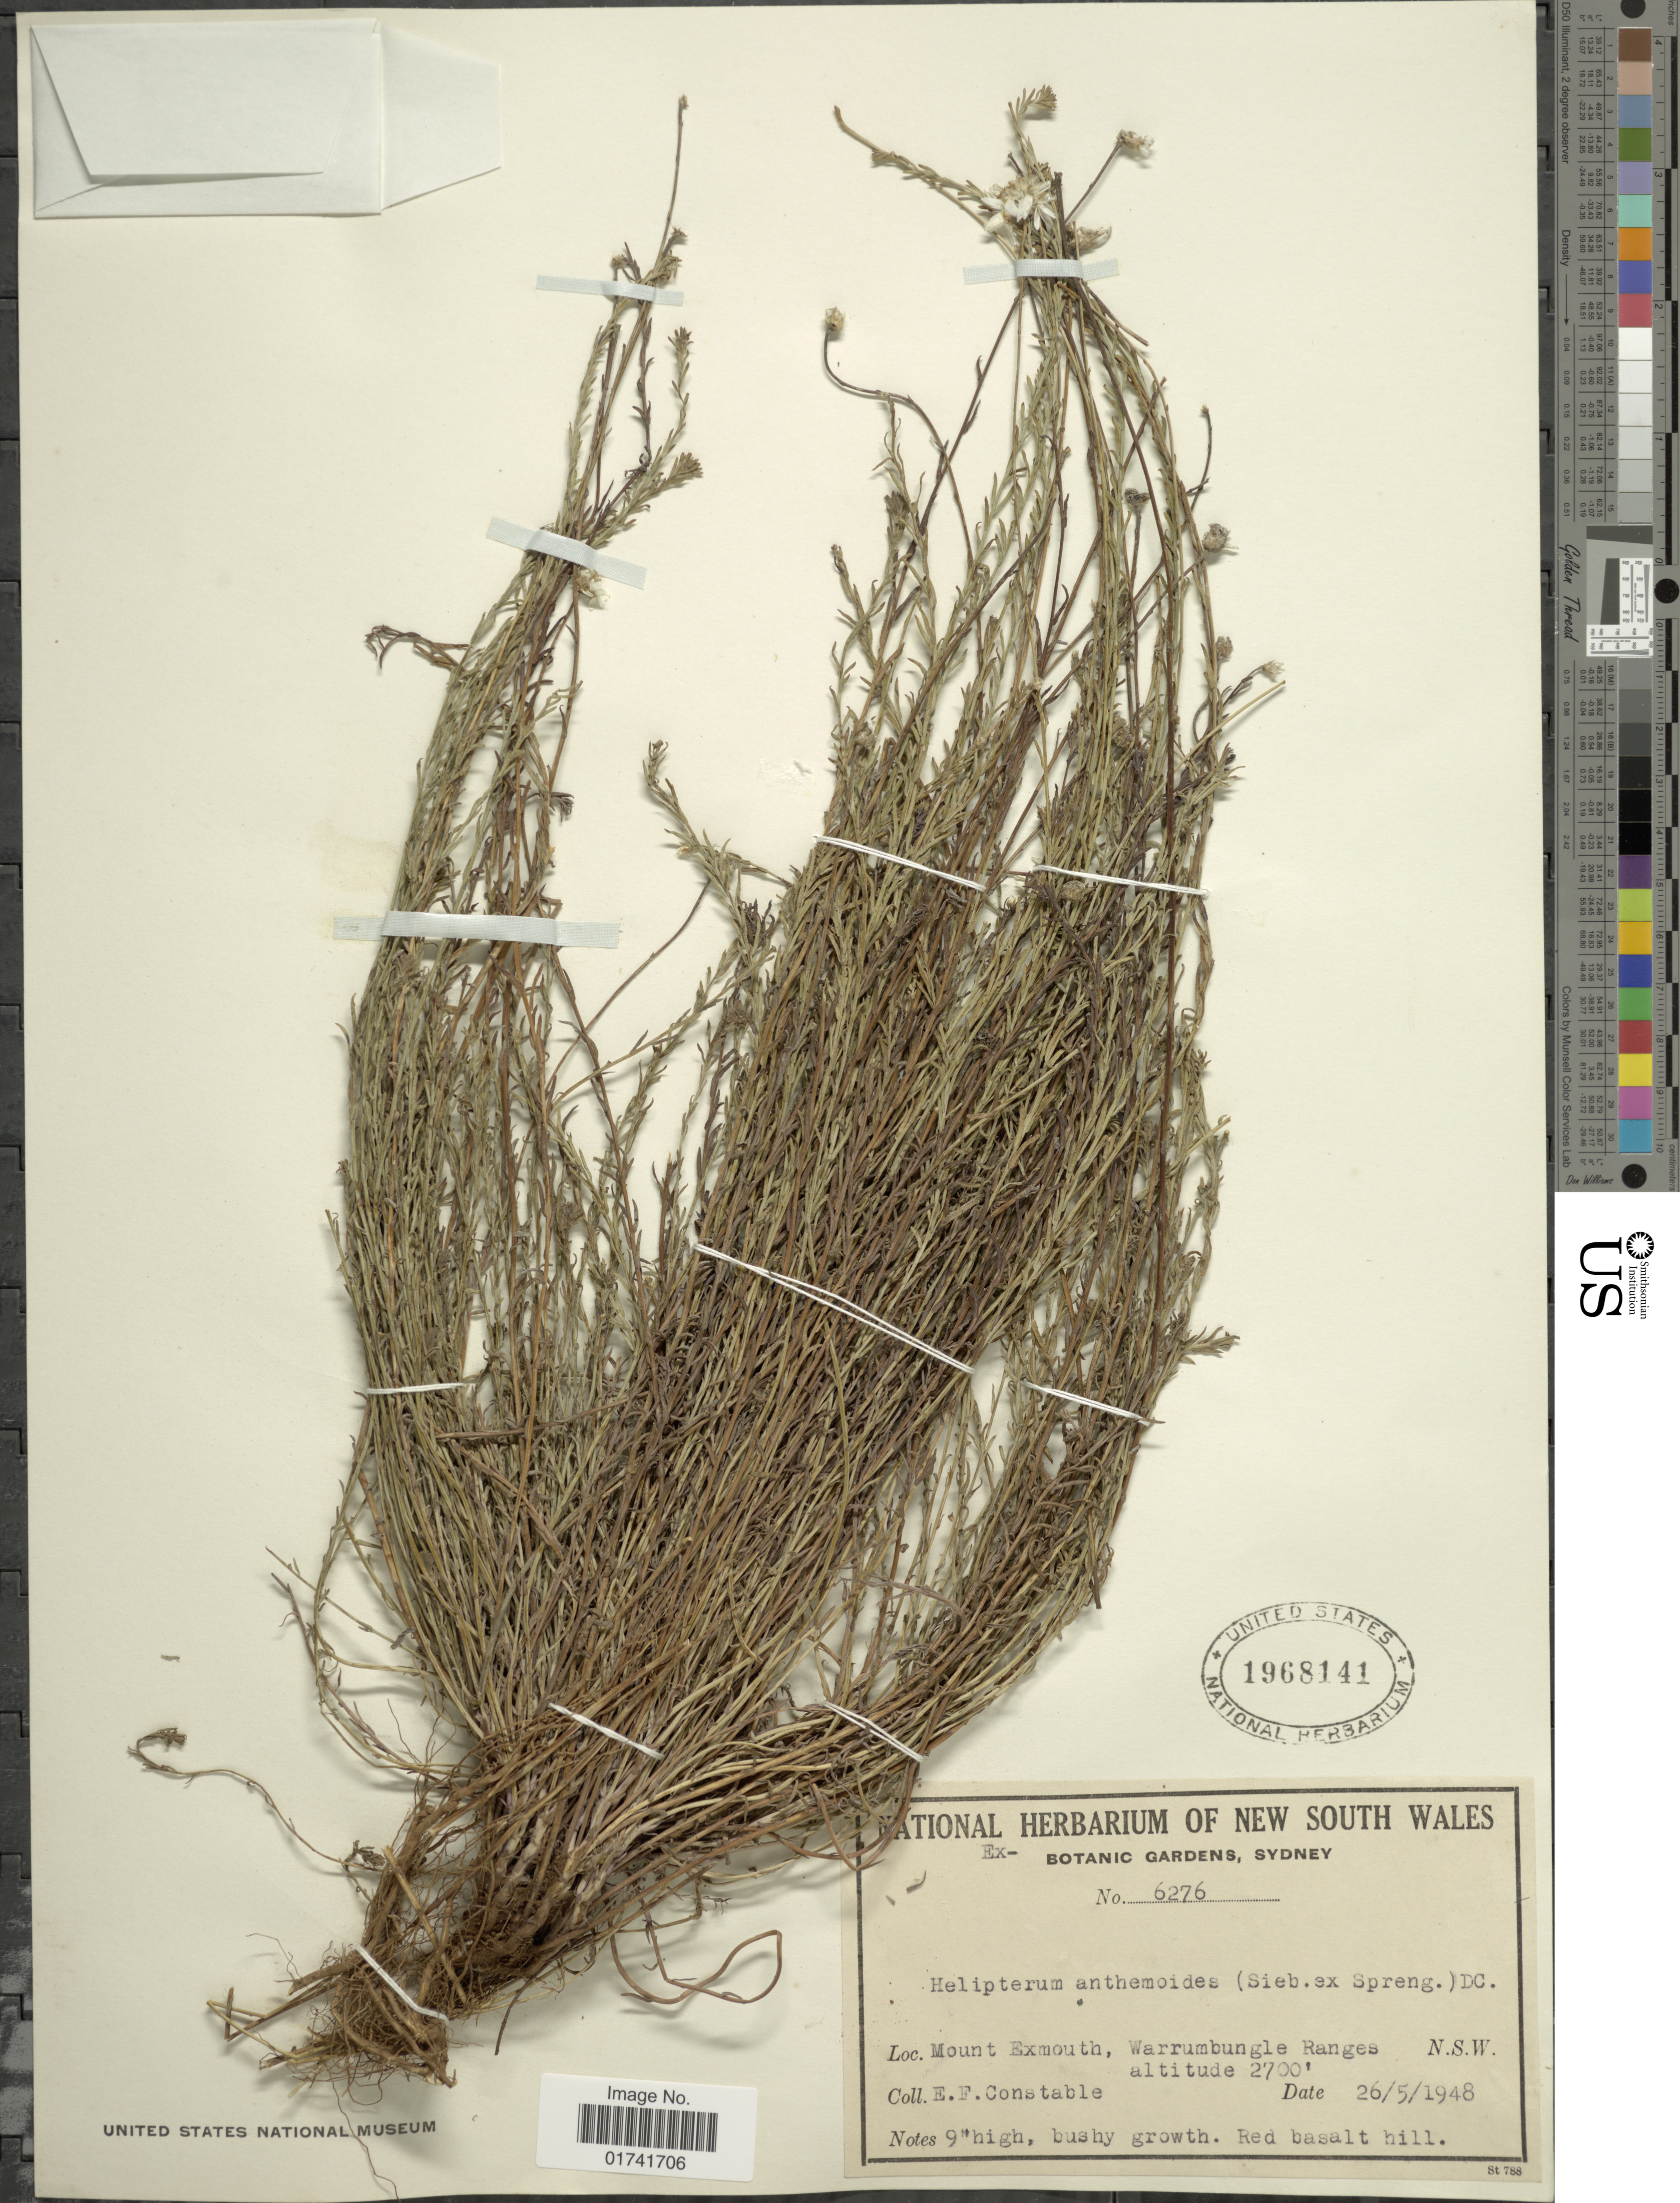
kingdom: Plantae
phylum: Tracheophyta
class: Magnoliopsida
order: Asterales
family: Asteraceae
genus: Rhodanthe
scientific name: Rhodanthe anthemoides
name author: (Sieber ex Spreng.) Paul G. Wilson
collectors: E. F. Constable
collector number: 6276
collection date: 1948-05-26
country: Australia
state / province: New South Wales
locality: Mount Exmouth, Warrumbungle Ranges.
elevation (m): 823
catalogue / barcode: US 1968141